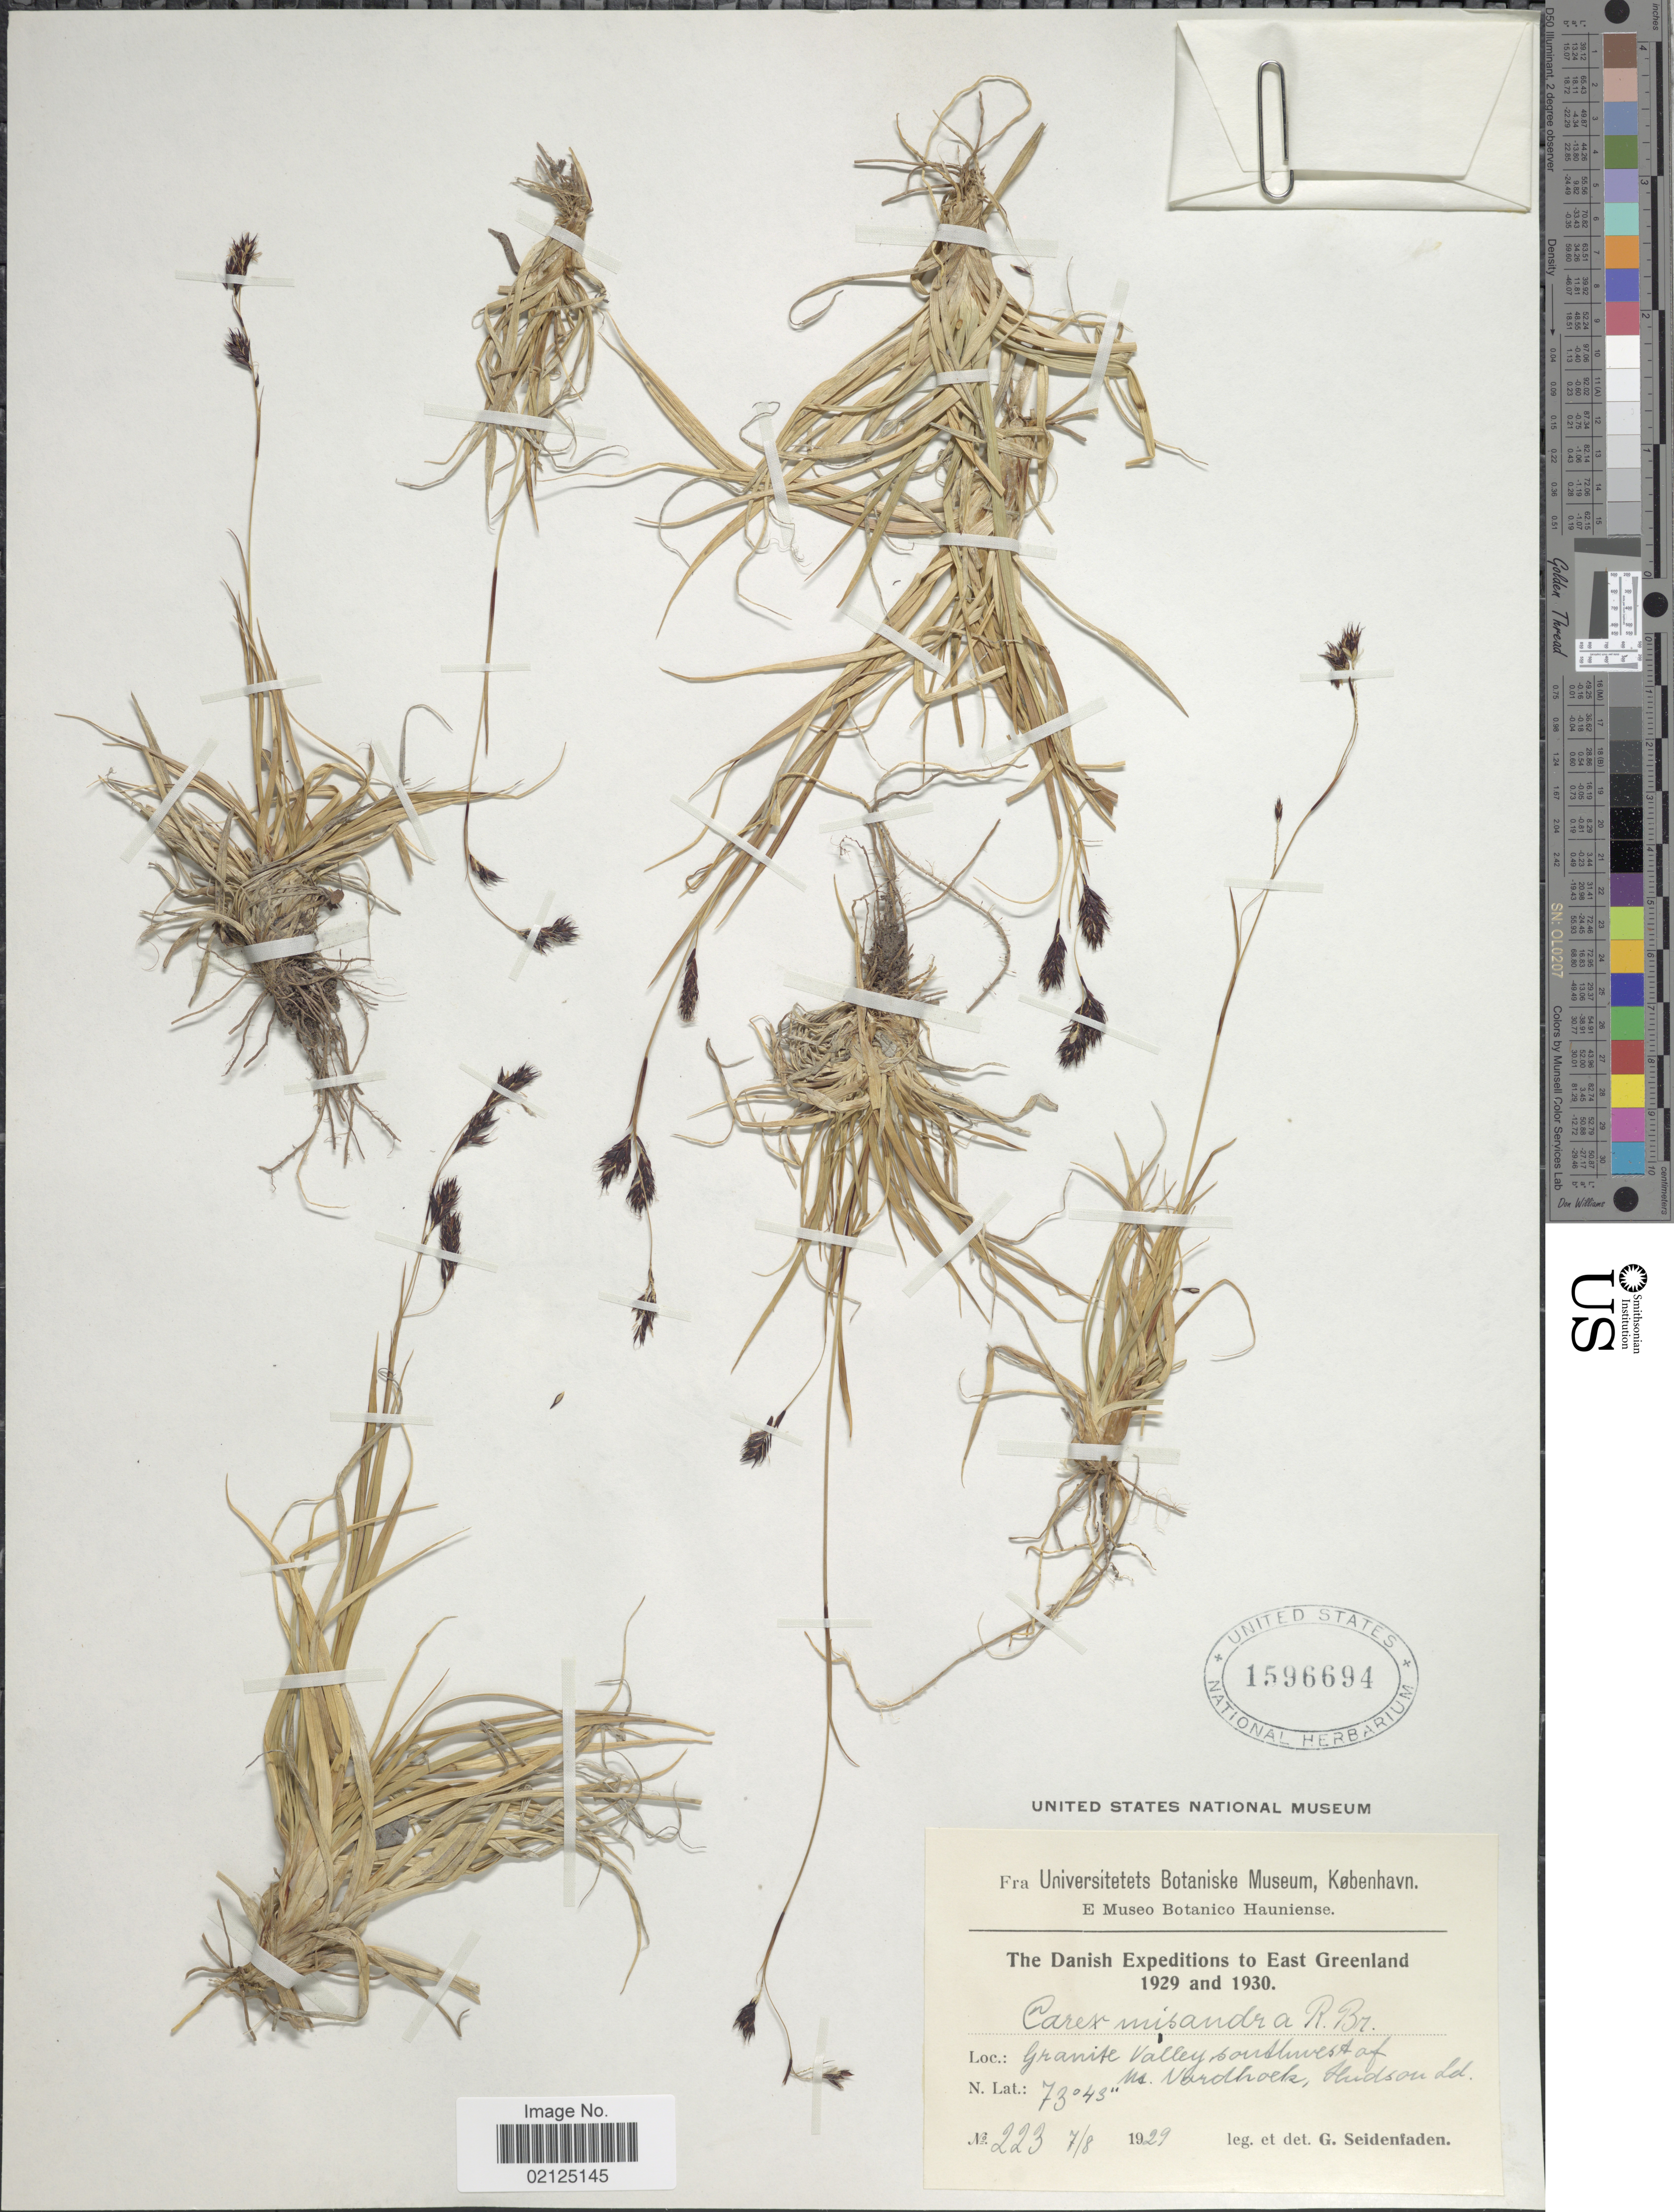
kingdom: Plantae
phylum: Tracheophyta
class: Liliopsida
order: Poales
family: Cyperaceae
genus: Carex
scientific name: Carex fuliginosa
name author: Schkuhr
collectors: G. Seidenfaden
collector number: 223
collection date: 1929-08-07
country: Greenland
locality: East Greenland, Granite Valley southwest of Ns. Nordhoek, Hudson Id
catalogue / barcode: US 1596694